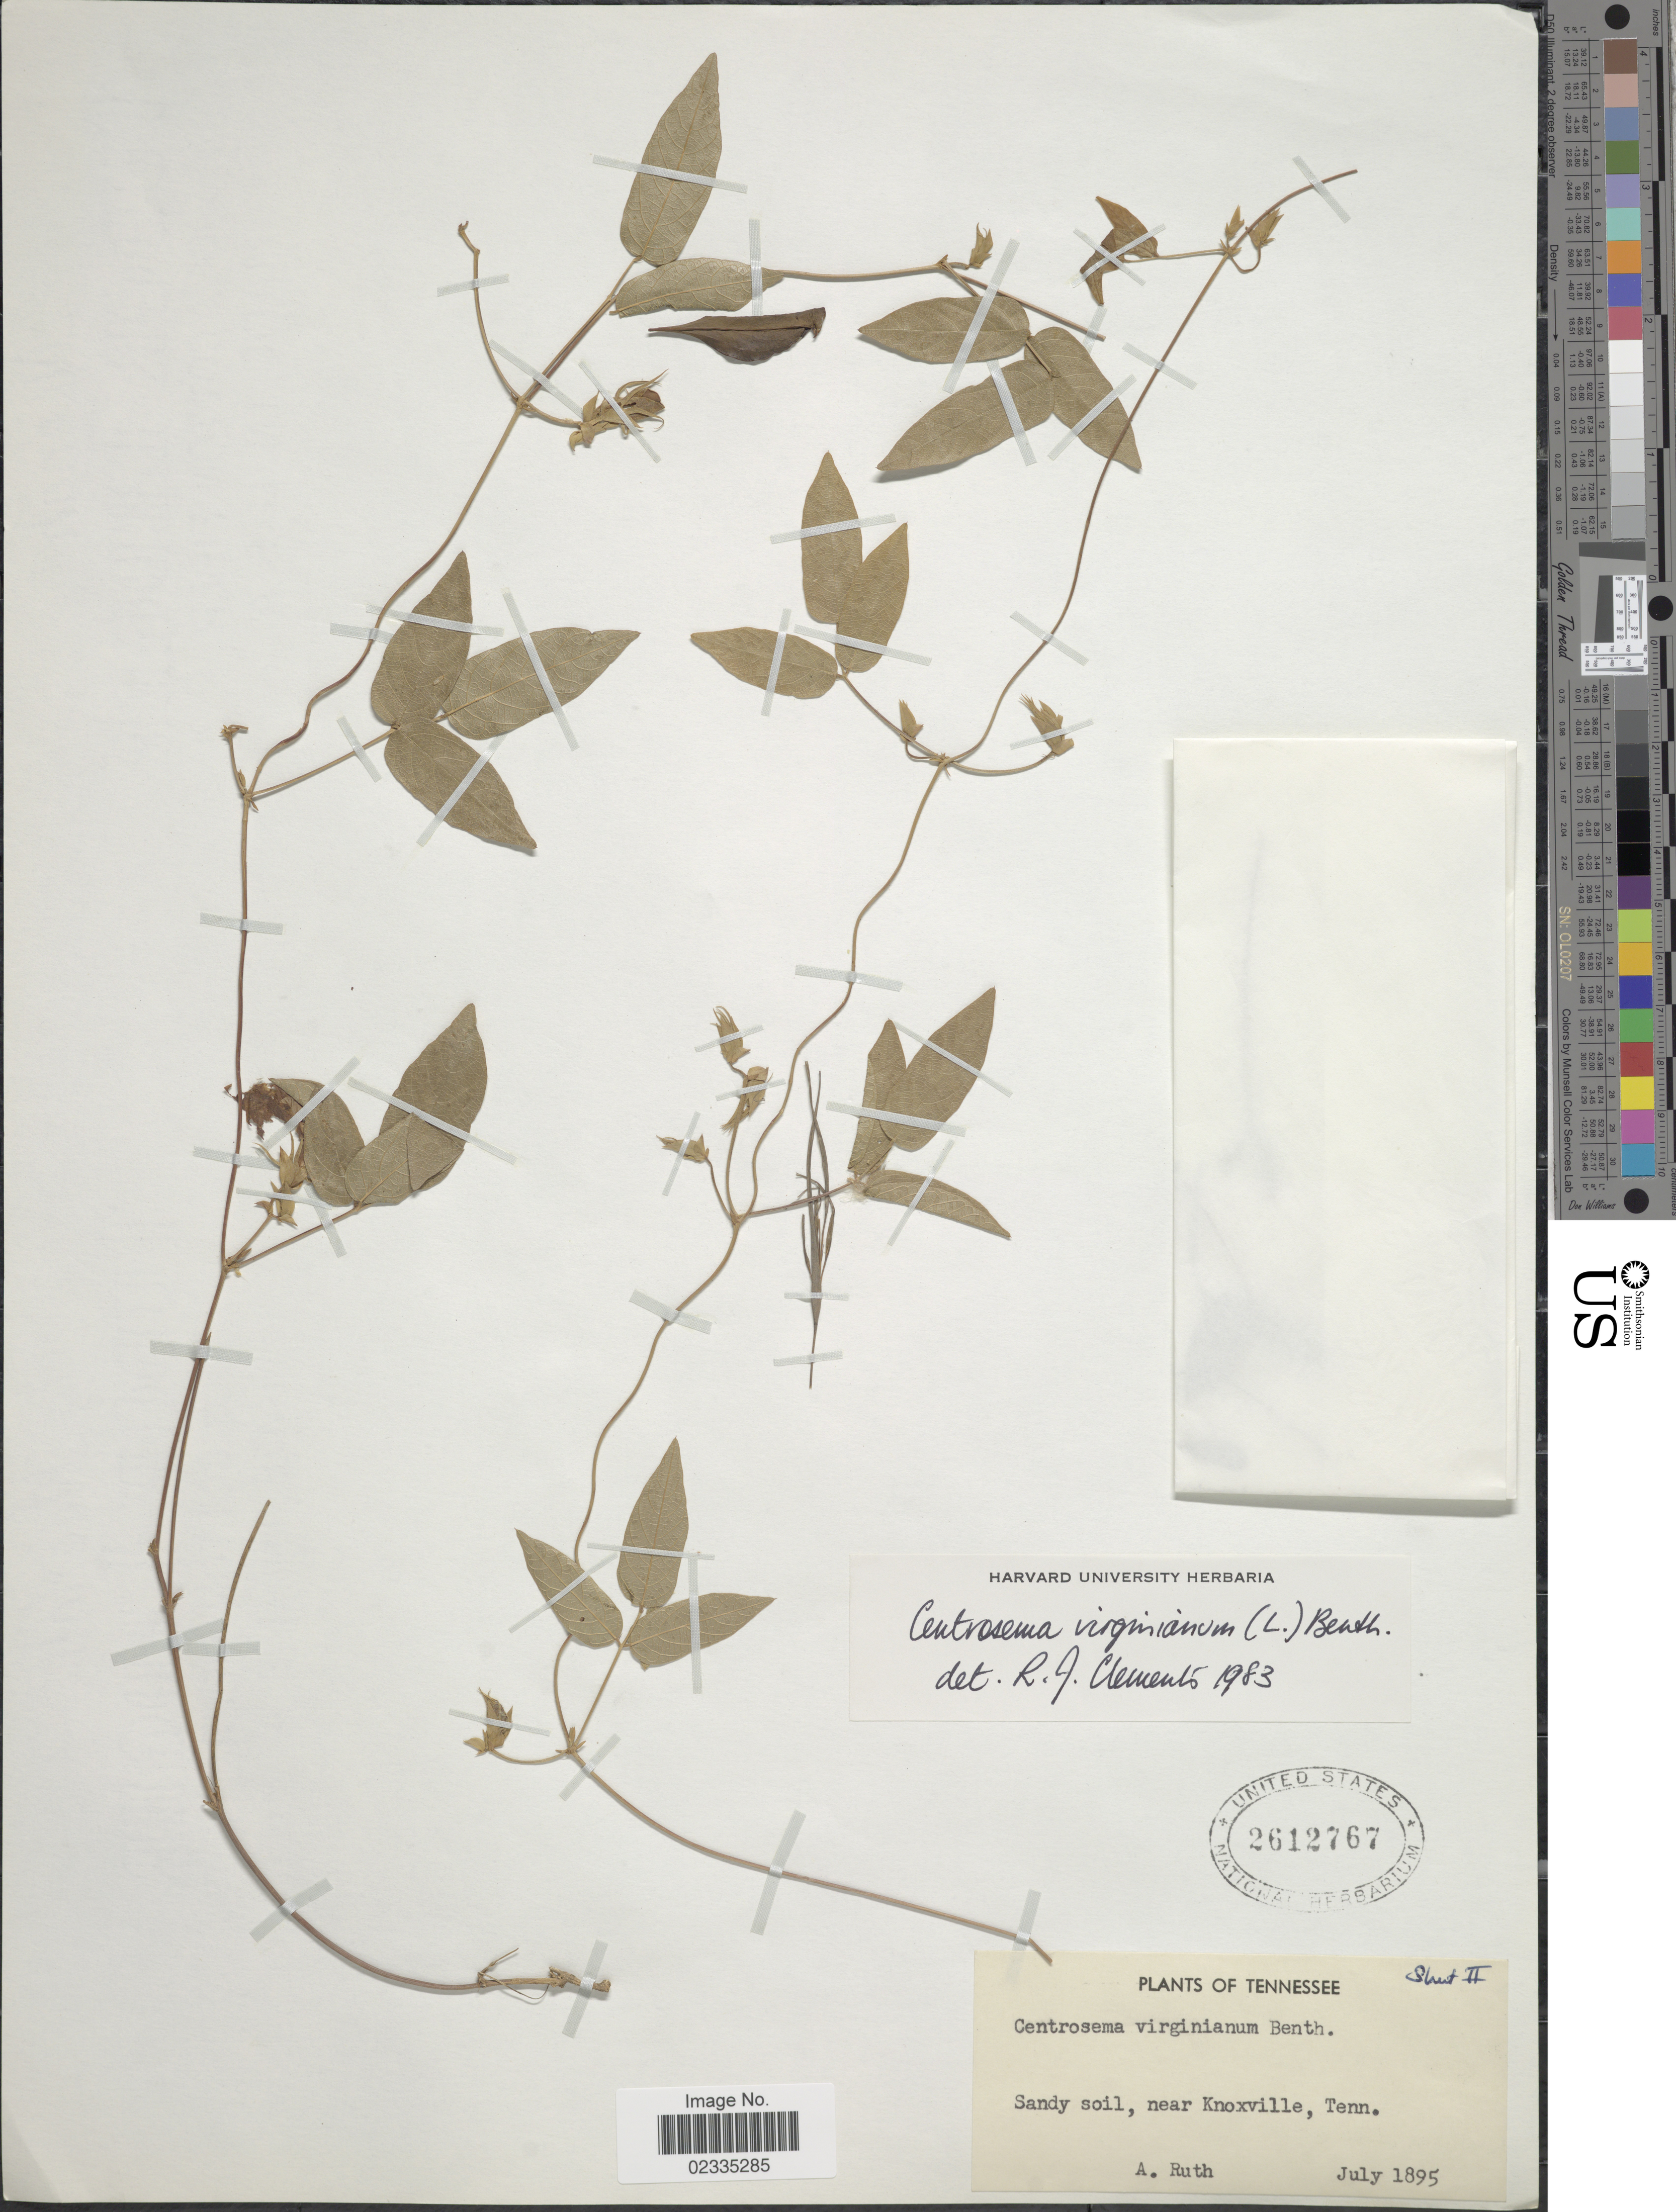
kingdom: Plantae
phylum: Tracheophyta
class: Magnoliopsida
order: Fabales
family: Fabaceae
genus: Centrosema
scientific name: Centrosema virginianum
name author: (L.) Benth.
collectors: A. Ruth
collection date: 1895-07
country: United States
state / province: Tennessee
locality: Sandy soil, near Knoxville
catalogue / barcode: US 2612767